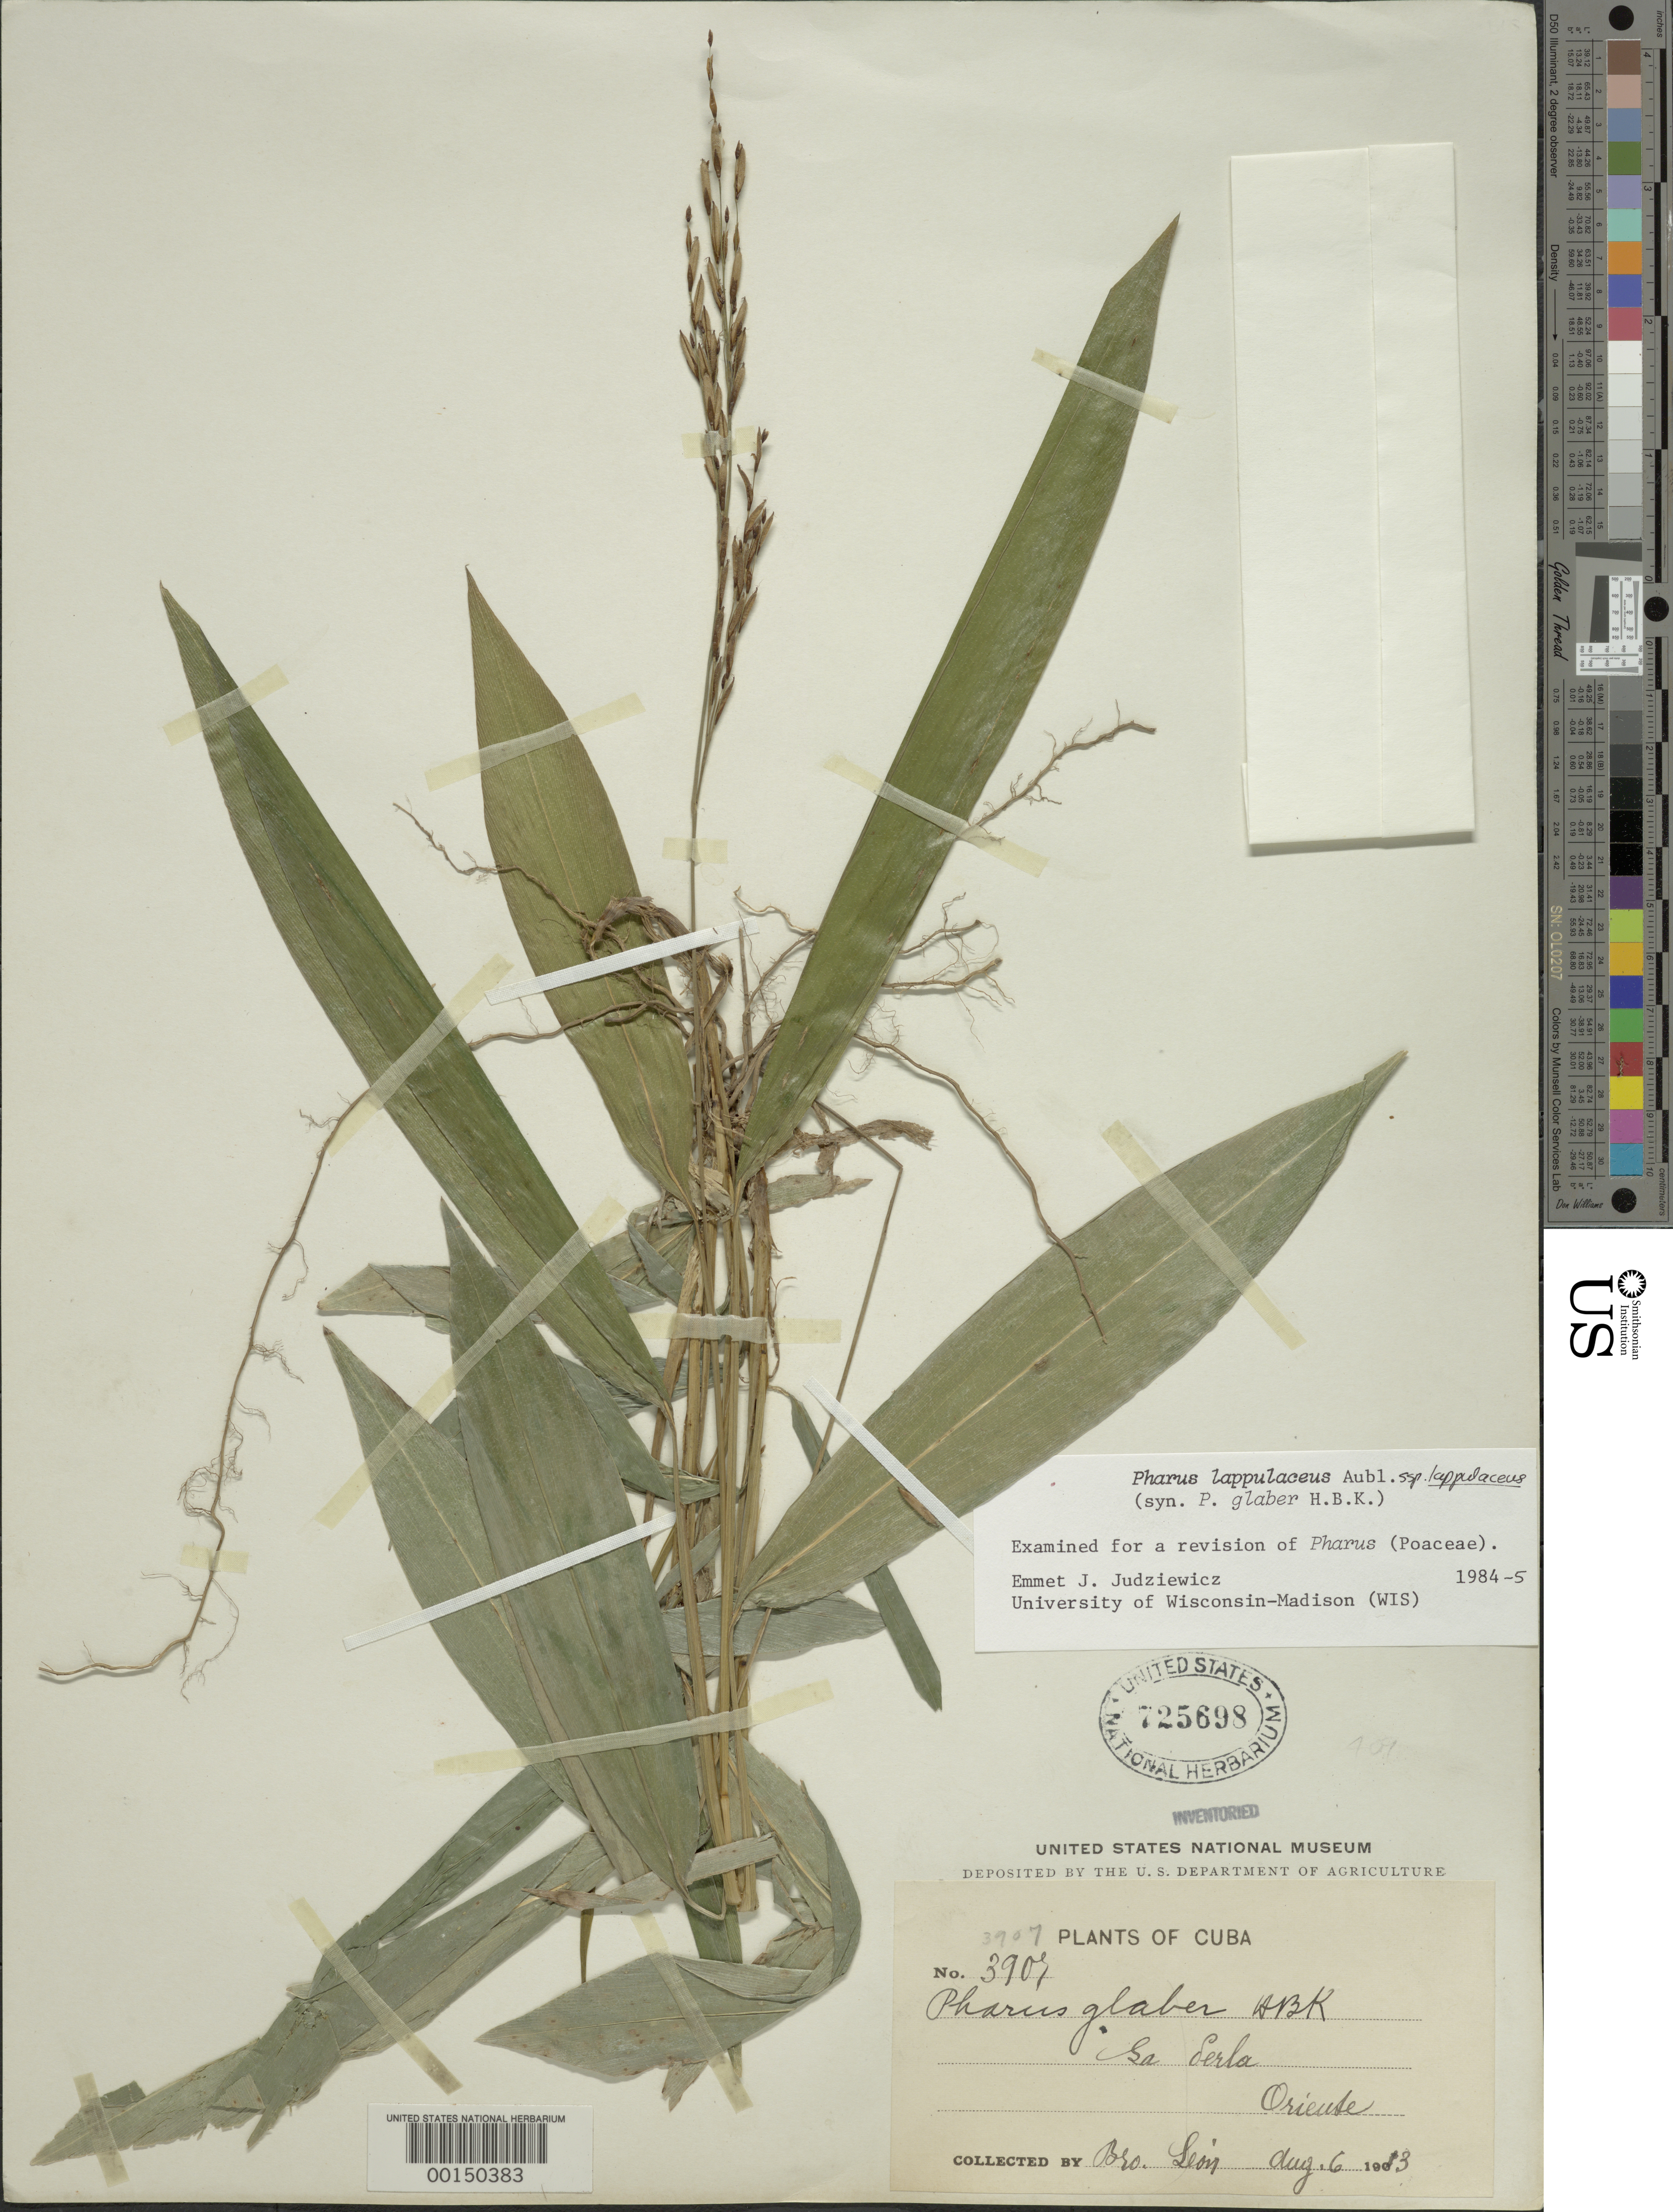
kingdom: Plantae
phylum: Tracheophyta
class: Liliopsida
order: Poales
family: Poaceae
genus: Pharus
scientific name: Pharus lappulaceus subsp. lappulaceus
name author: Aubl.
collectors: Bro. León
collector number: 3907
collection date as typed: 06 Aug 1913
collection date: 1913-08-06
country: Cuba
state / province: Oriente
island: Greater Antilles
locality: La serla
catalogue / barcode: US 725698